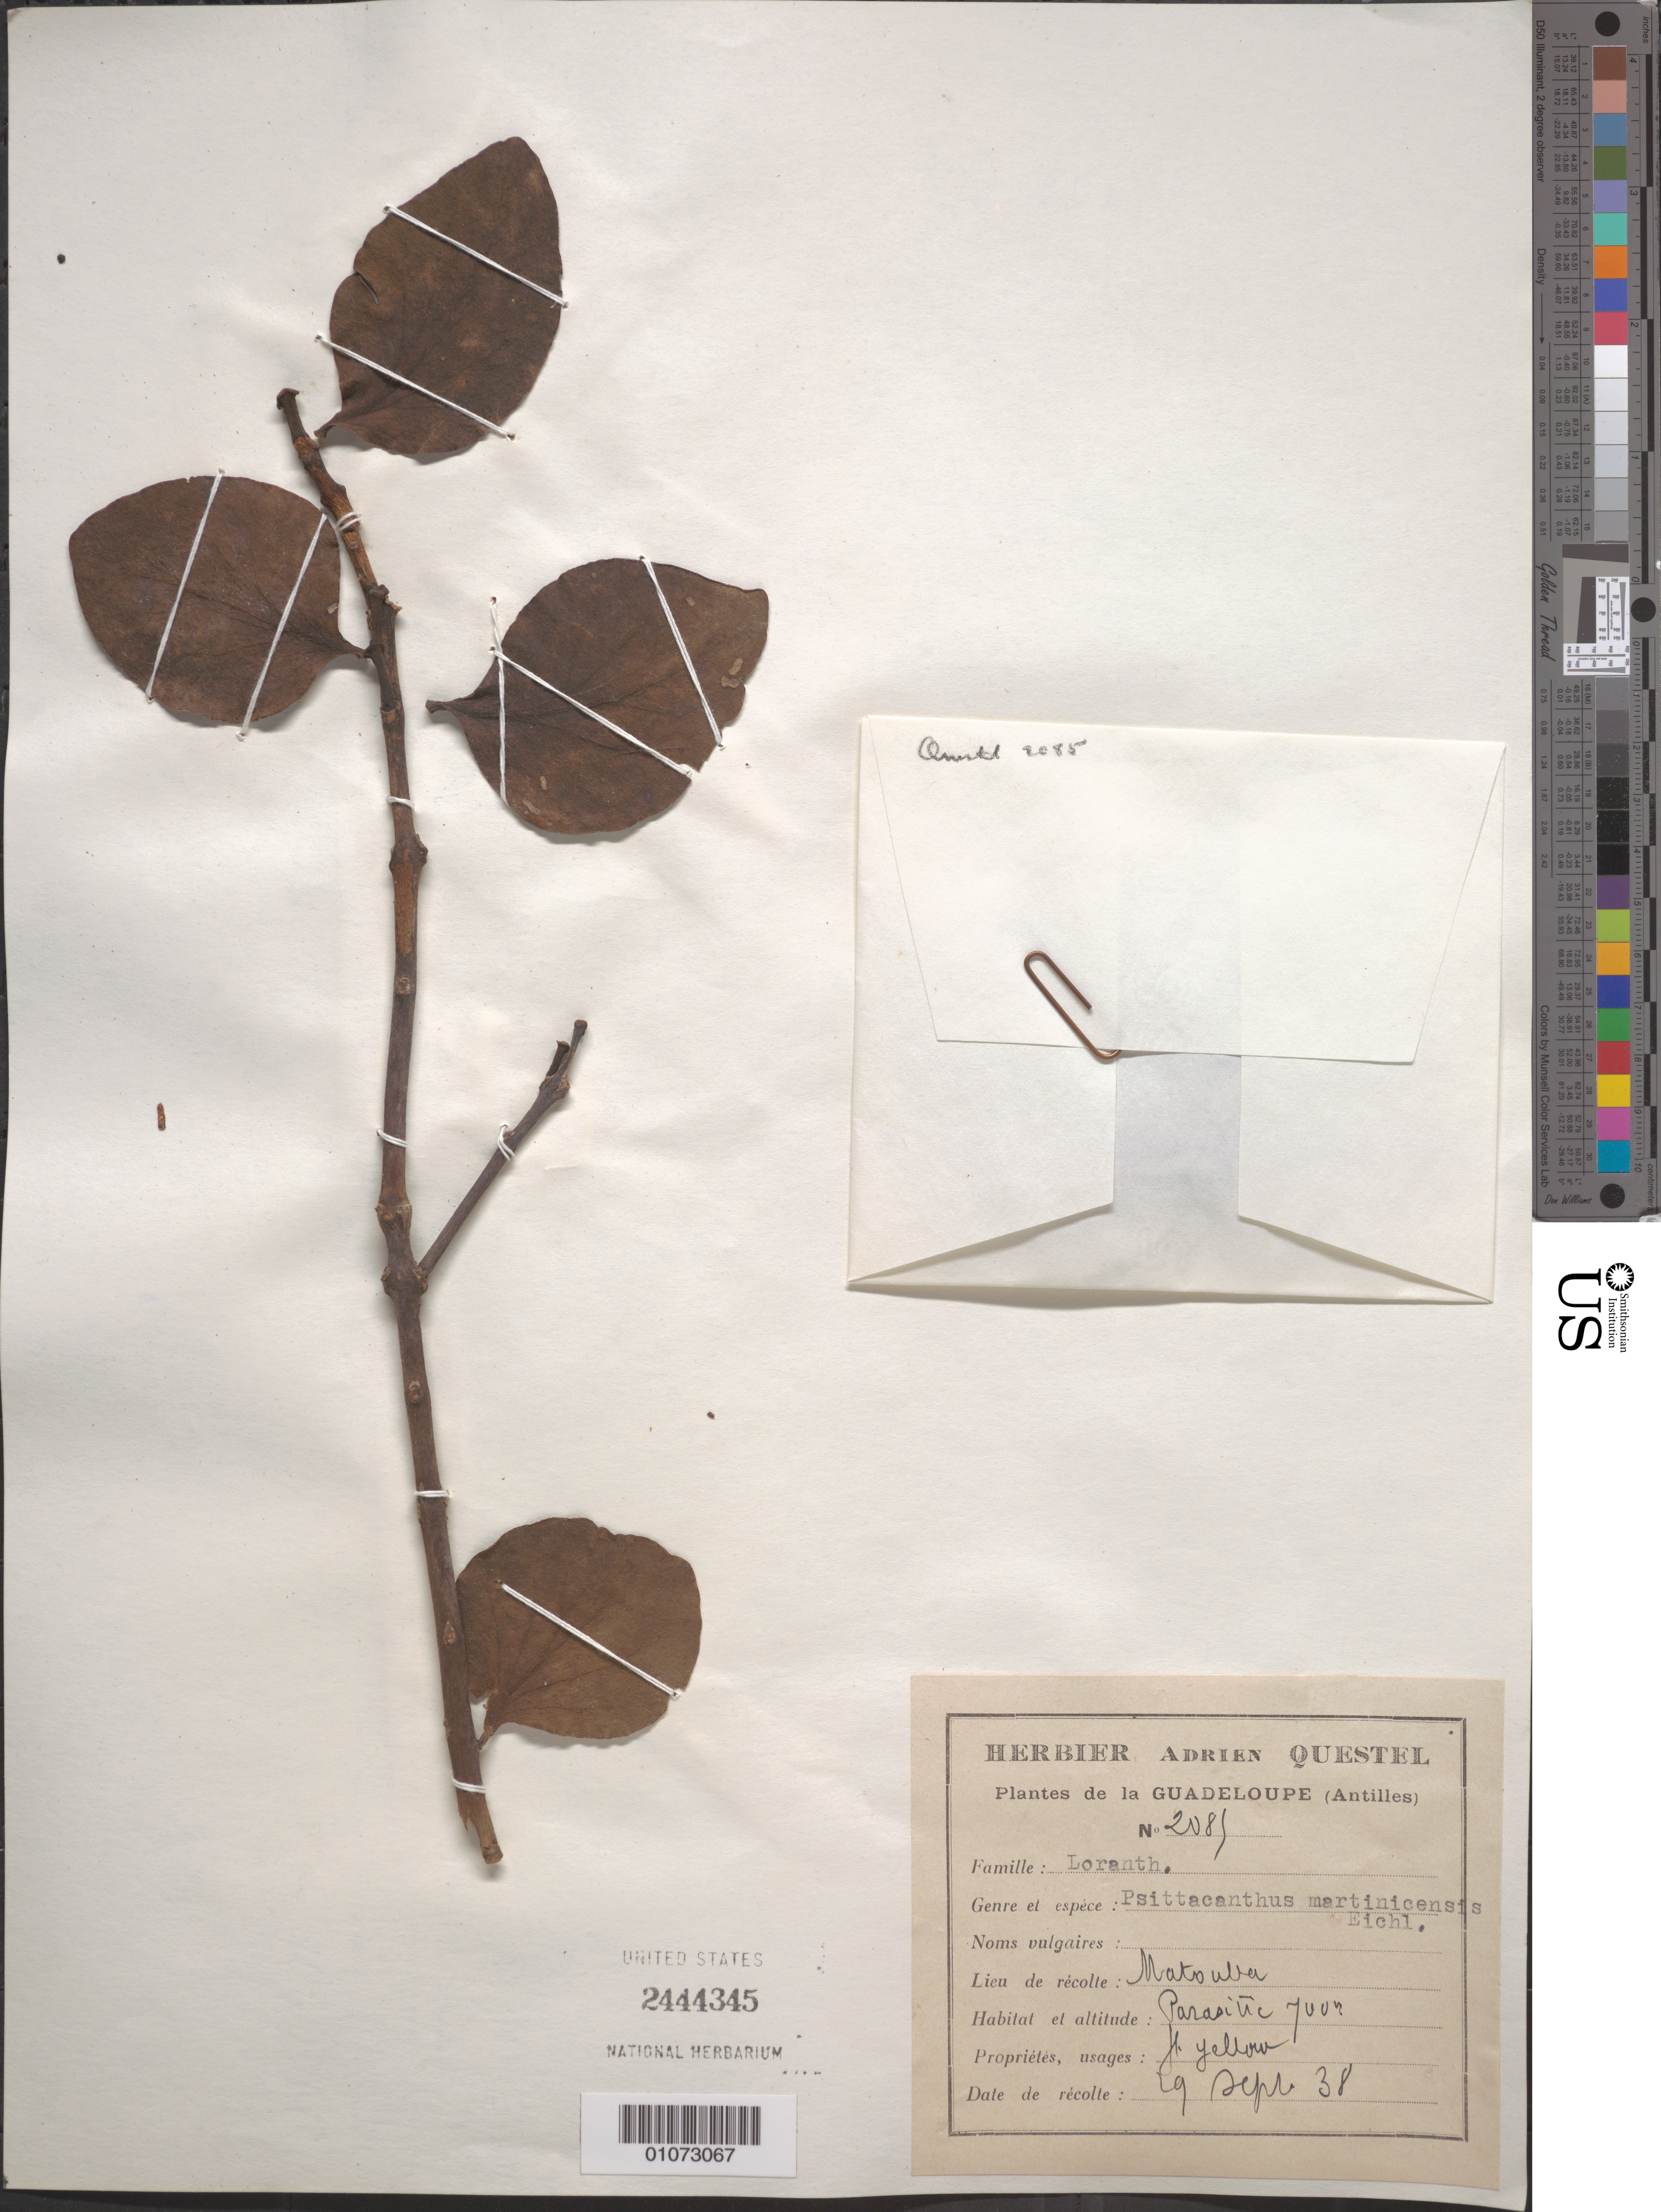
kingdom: Plantae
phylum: Tracheophyta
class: Magnoliopsida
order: Santalales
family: Loranthaceae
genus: Psittacanthus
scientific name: Psittacanthus martinicensis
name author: (C. Presl ex Schult. f.) Eichler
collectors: A. Questel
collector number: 2085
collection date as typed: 29 Sep 1938 or 29 Sep 1838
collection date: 1838-09-29 or 1938-09-29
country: Guadeloupe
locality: Matouva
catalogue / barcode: US 2444345